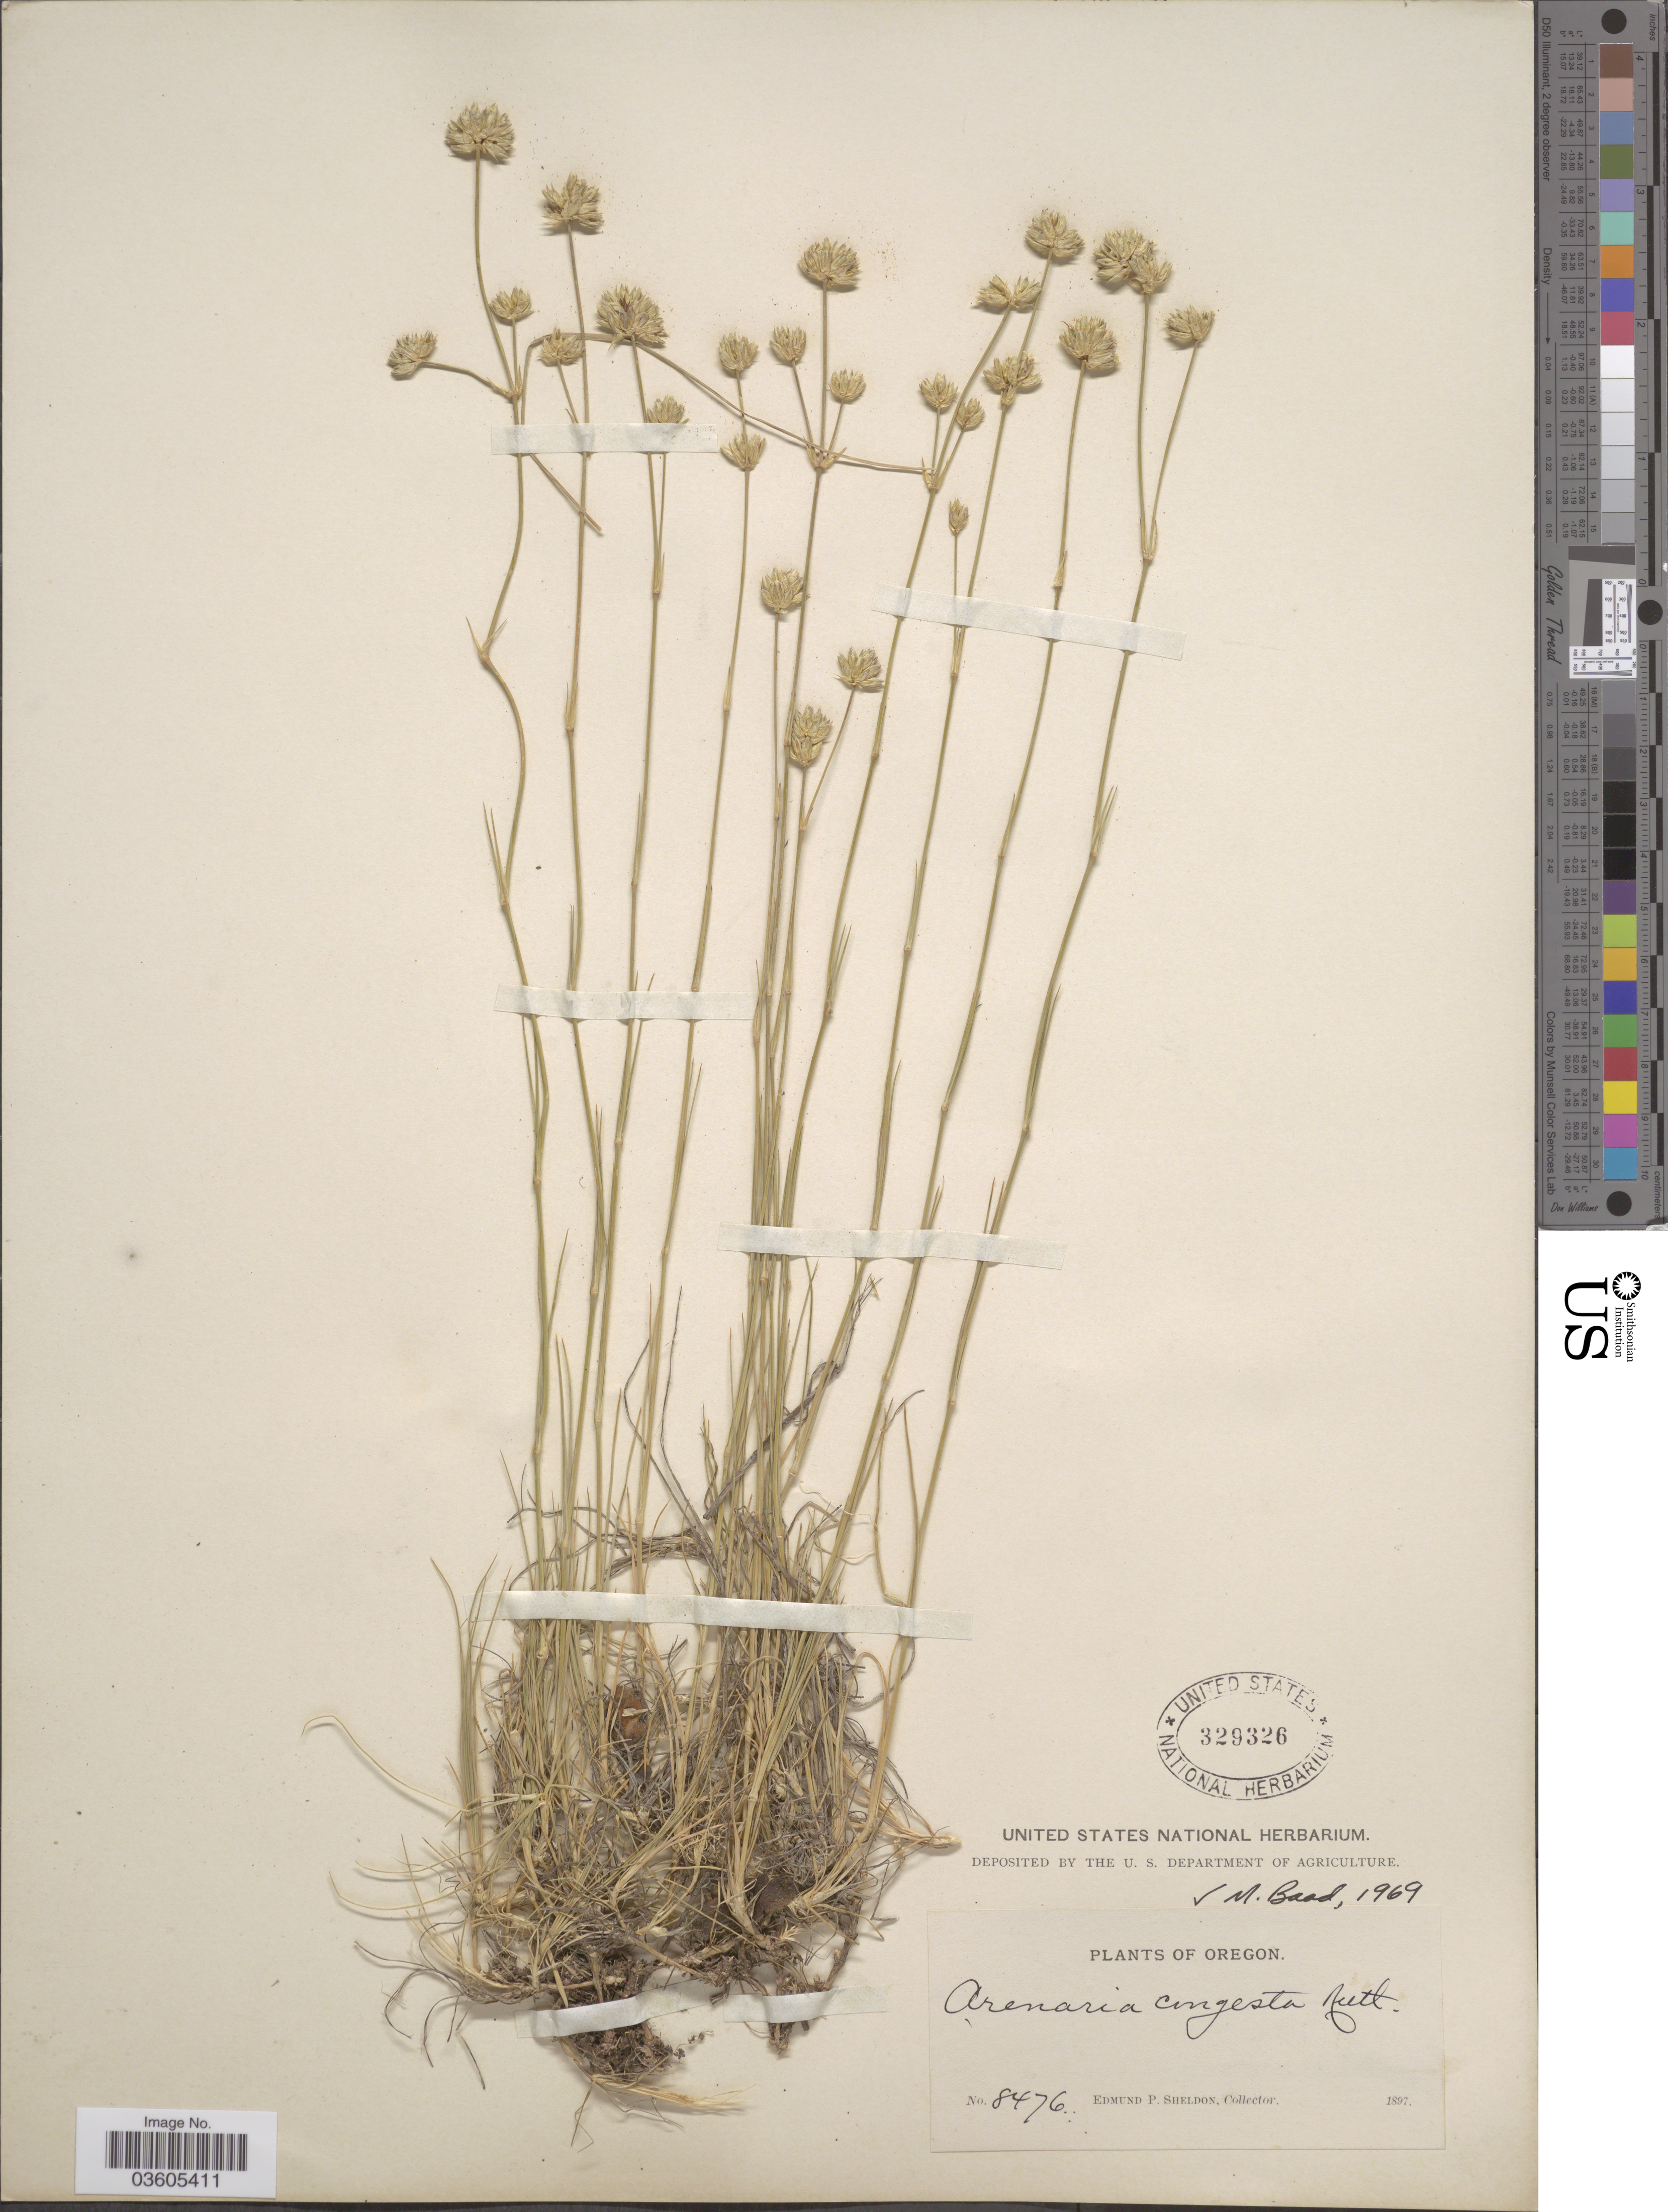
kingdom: Plantae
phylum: Tracheophyta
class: Magnoliopsida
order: Caryophyllales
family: Caryophyllaceae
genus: Eremogone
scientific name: Eremogone congesta var. congesta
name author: (Nutt.) Ikonn.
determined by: Strong, Mark T., (BOT), Smithsonian Institution - National Museum of Natural History (UNITED STATES)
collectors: E. P. Sheldon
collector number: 8476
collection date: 1897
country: United States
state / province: Oregon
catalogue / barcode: US 329326